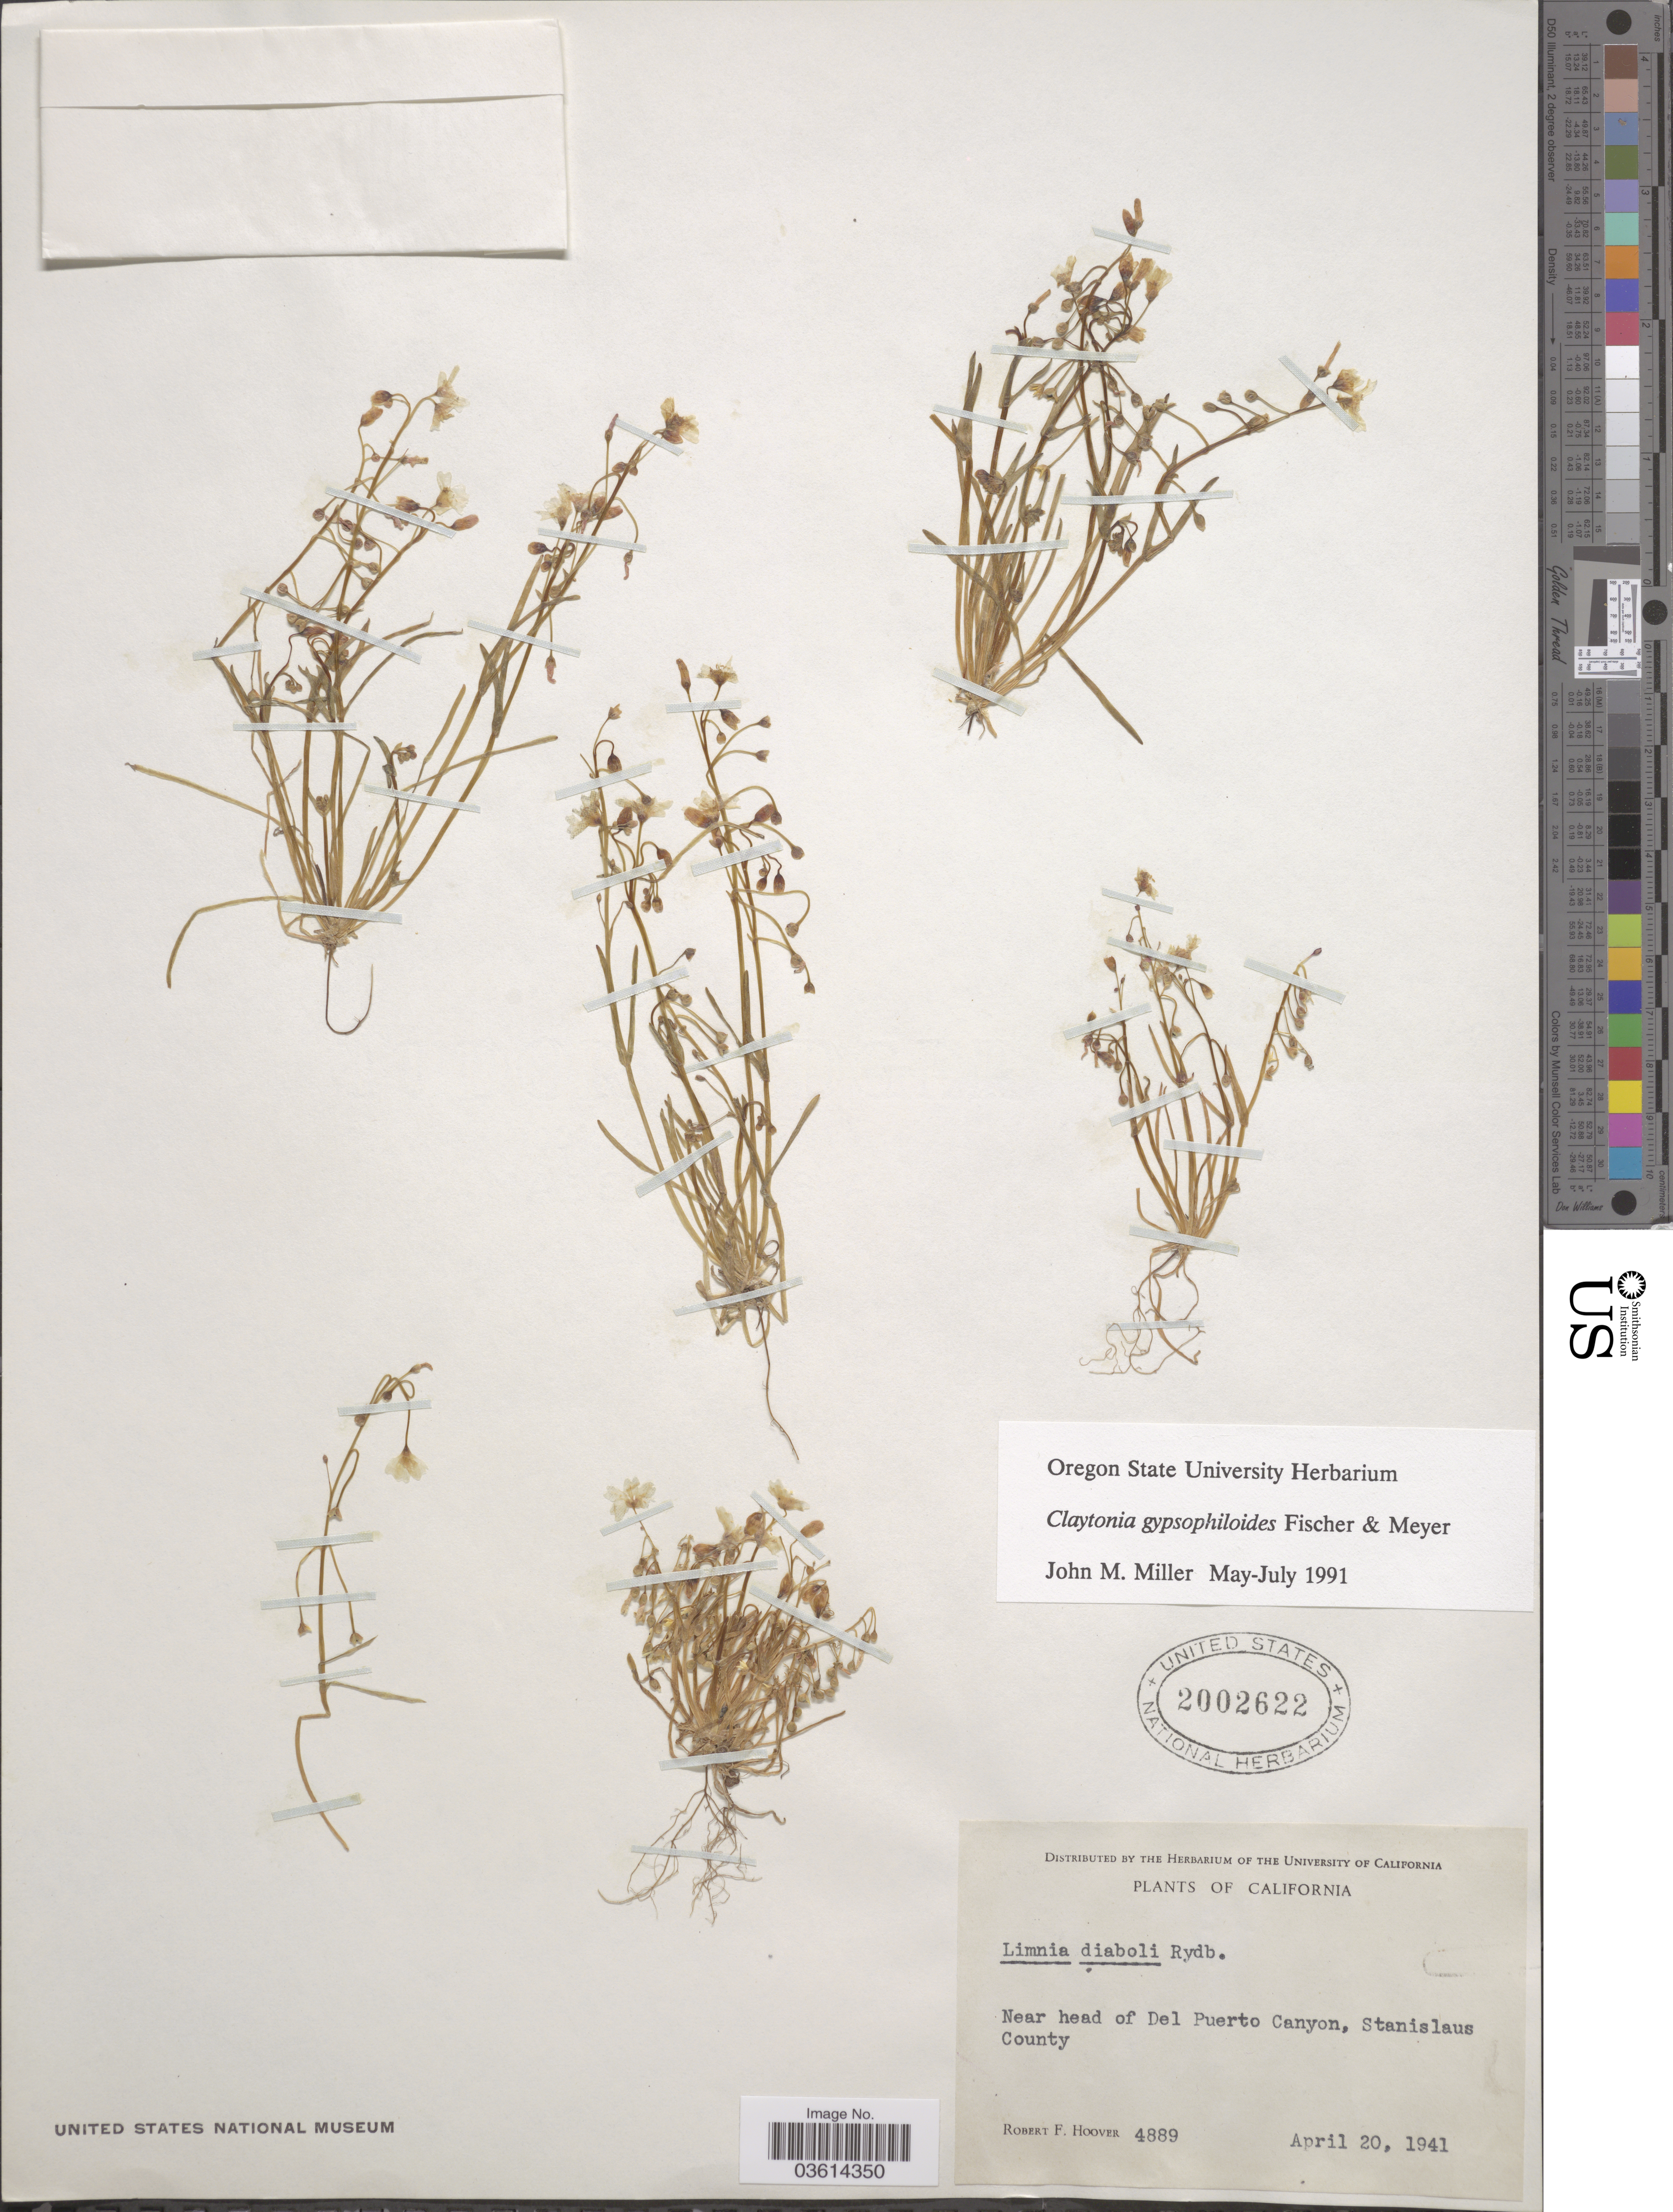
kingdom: Plantae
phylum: Tracheophyta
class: Magnoliopsida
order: Caryophyllales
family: Montiaceae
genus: Claytonia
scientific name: Claytonia gypsophiloides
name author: Fisch. & C.A. Mey.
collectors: R. F. Hoover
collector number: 4889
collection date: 1941-04-20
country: United States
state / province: California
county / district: Stanislaus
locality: Near head of Del Puerto Canyon, Stanislaus County.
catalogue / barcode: US 2002622